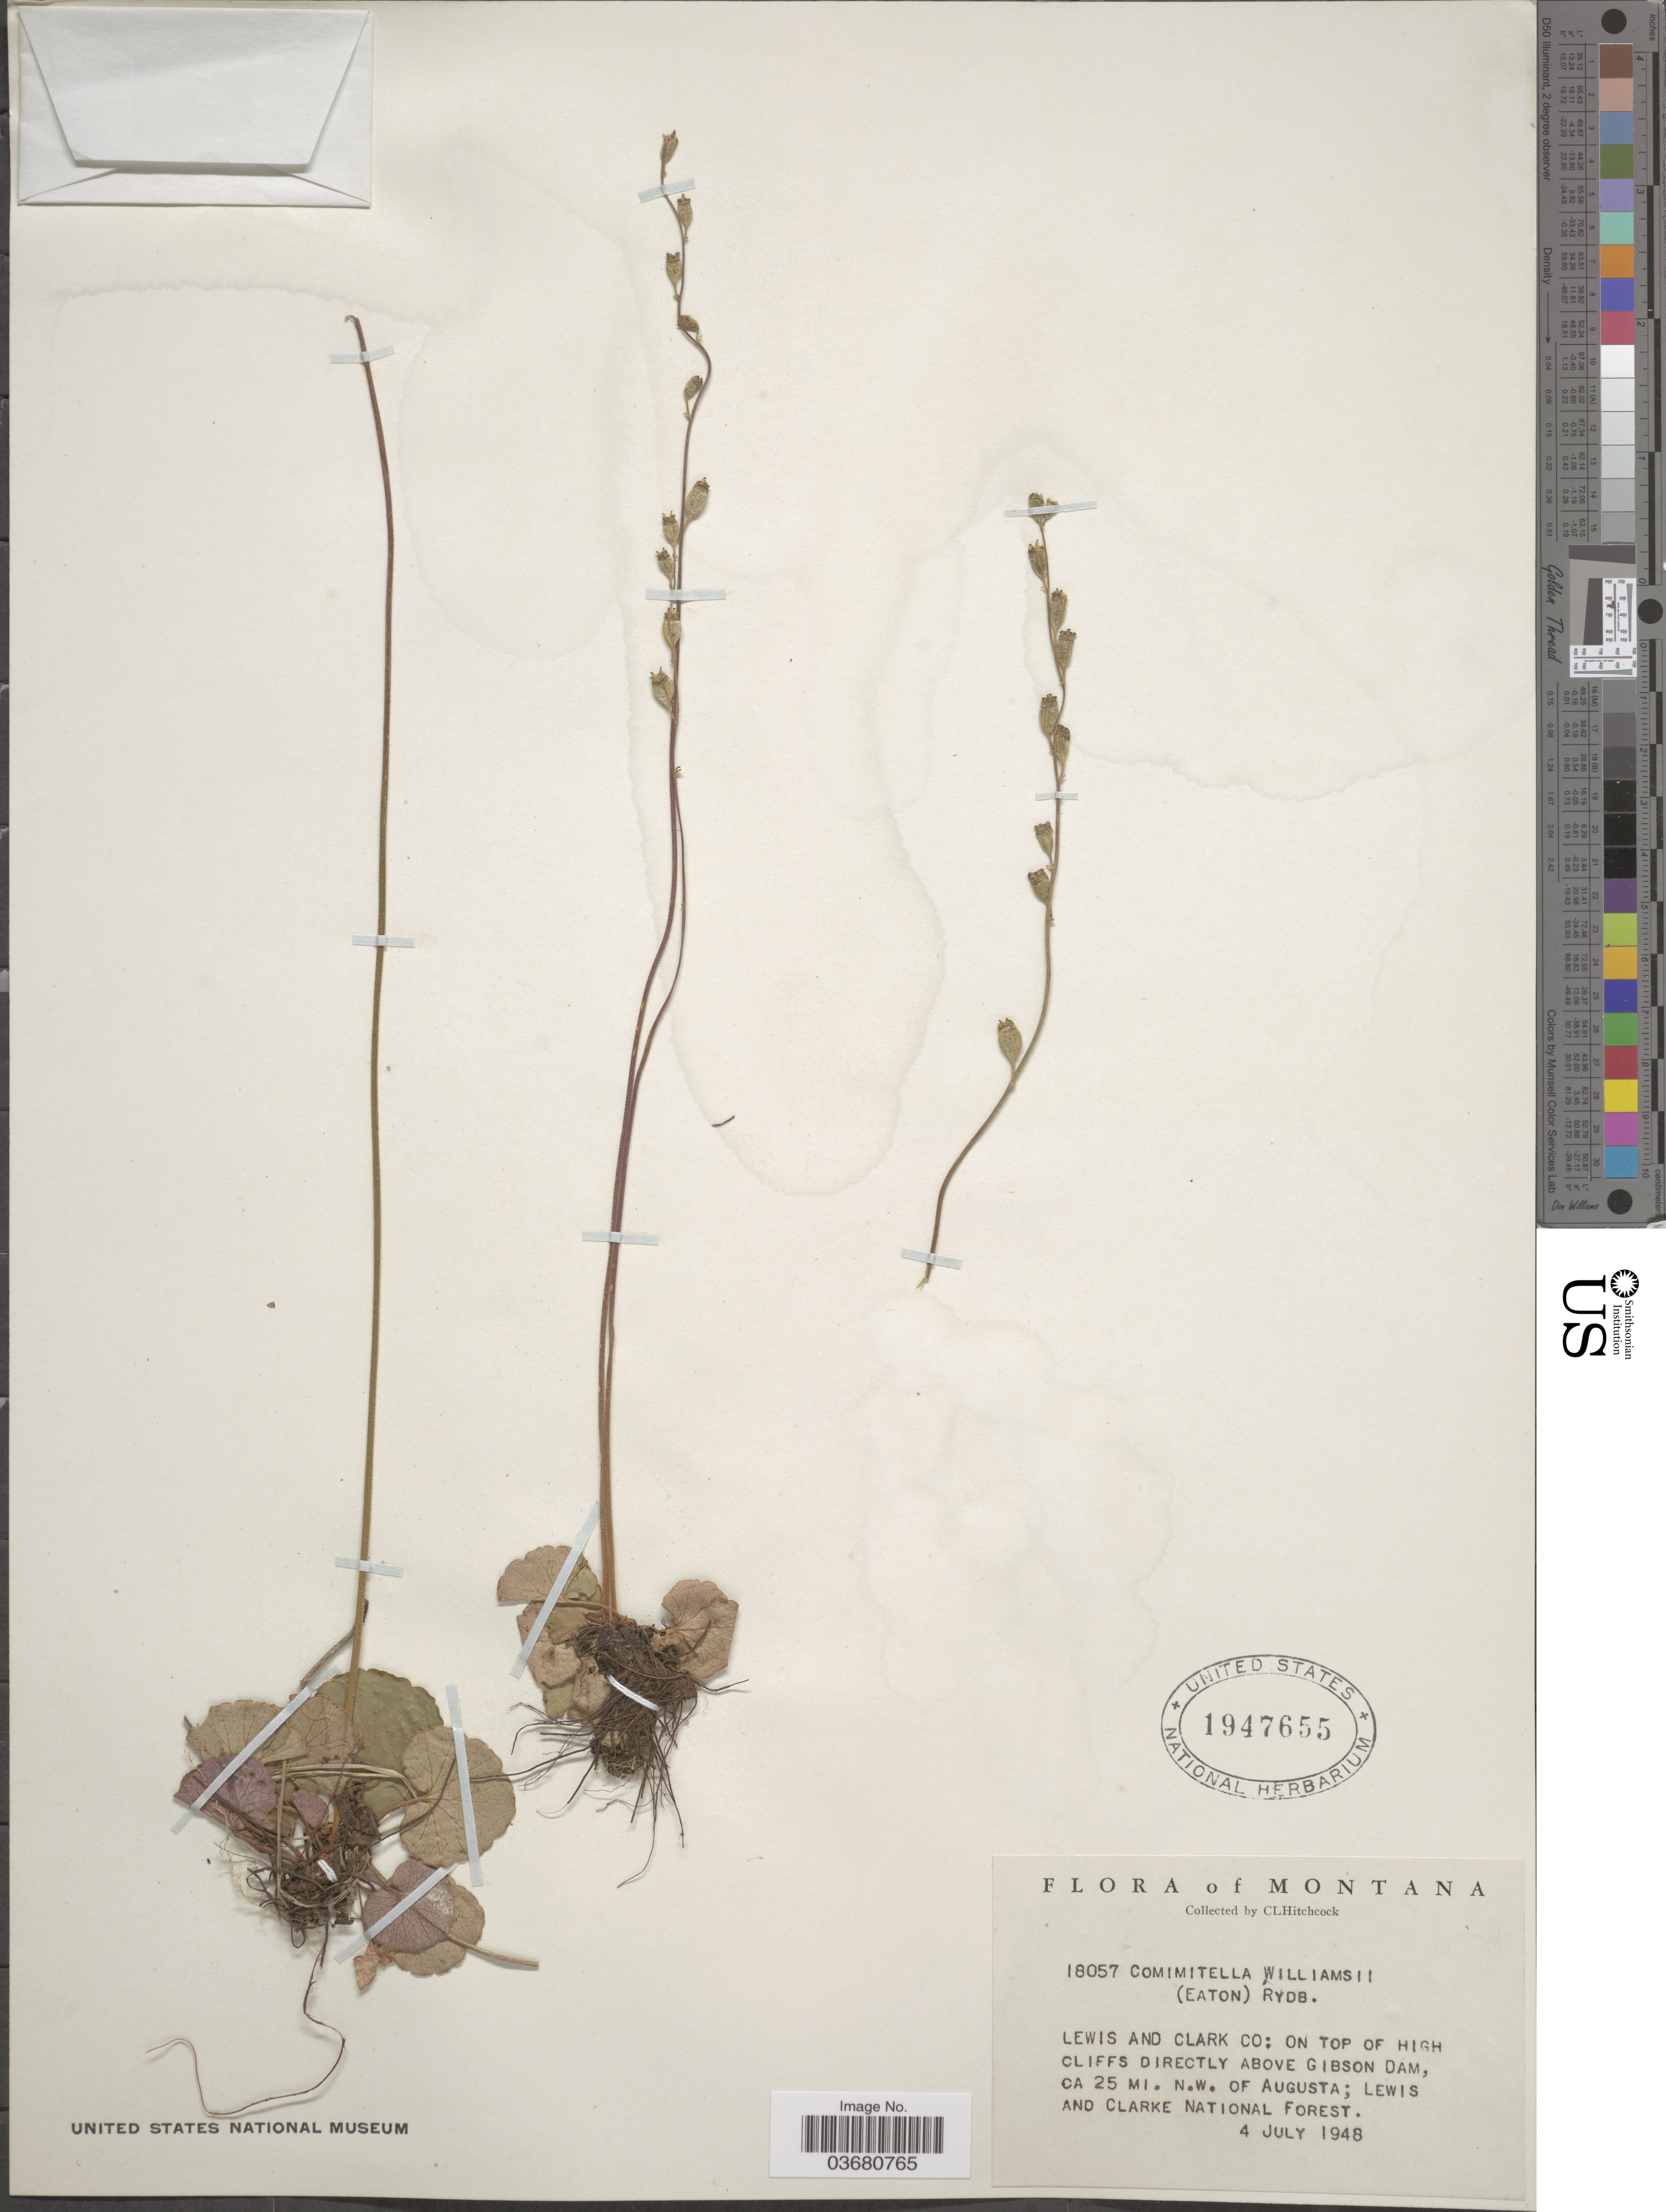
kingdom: Plantae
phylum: Tracheophyta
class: Magnoliopsida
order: Saxifragales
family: Saxifragaceae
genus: Conimitella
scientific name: Conimitella williamsii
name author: (D.C. Eaton) Rydb.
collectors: C. L. Hitchcock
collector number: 18057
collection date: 1948-07-04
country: United States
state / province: Montana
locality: Lewis and Clark Co: on top of high cliffs directly above Gibson Dam, ca 25 mi. N.W. of Augusta; Lewis and Clarke National Forest.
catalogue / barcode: US 1947655